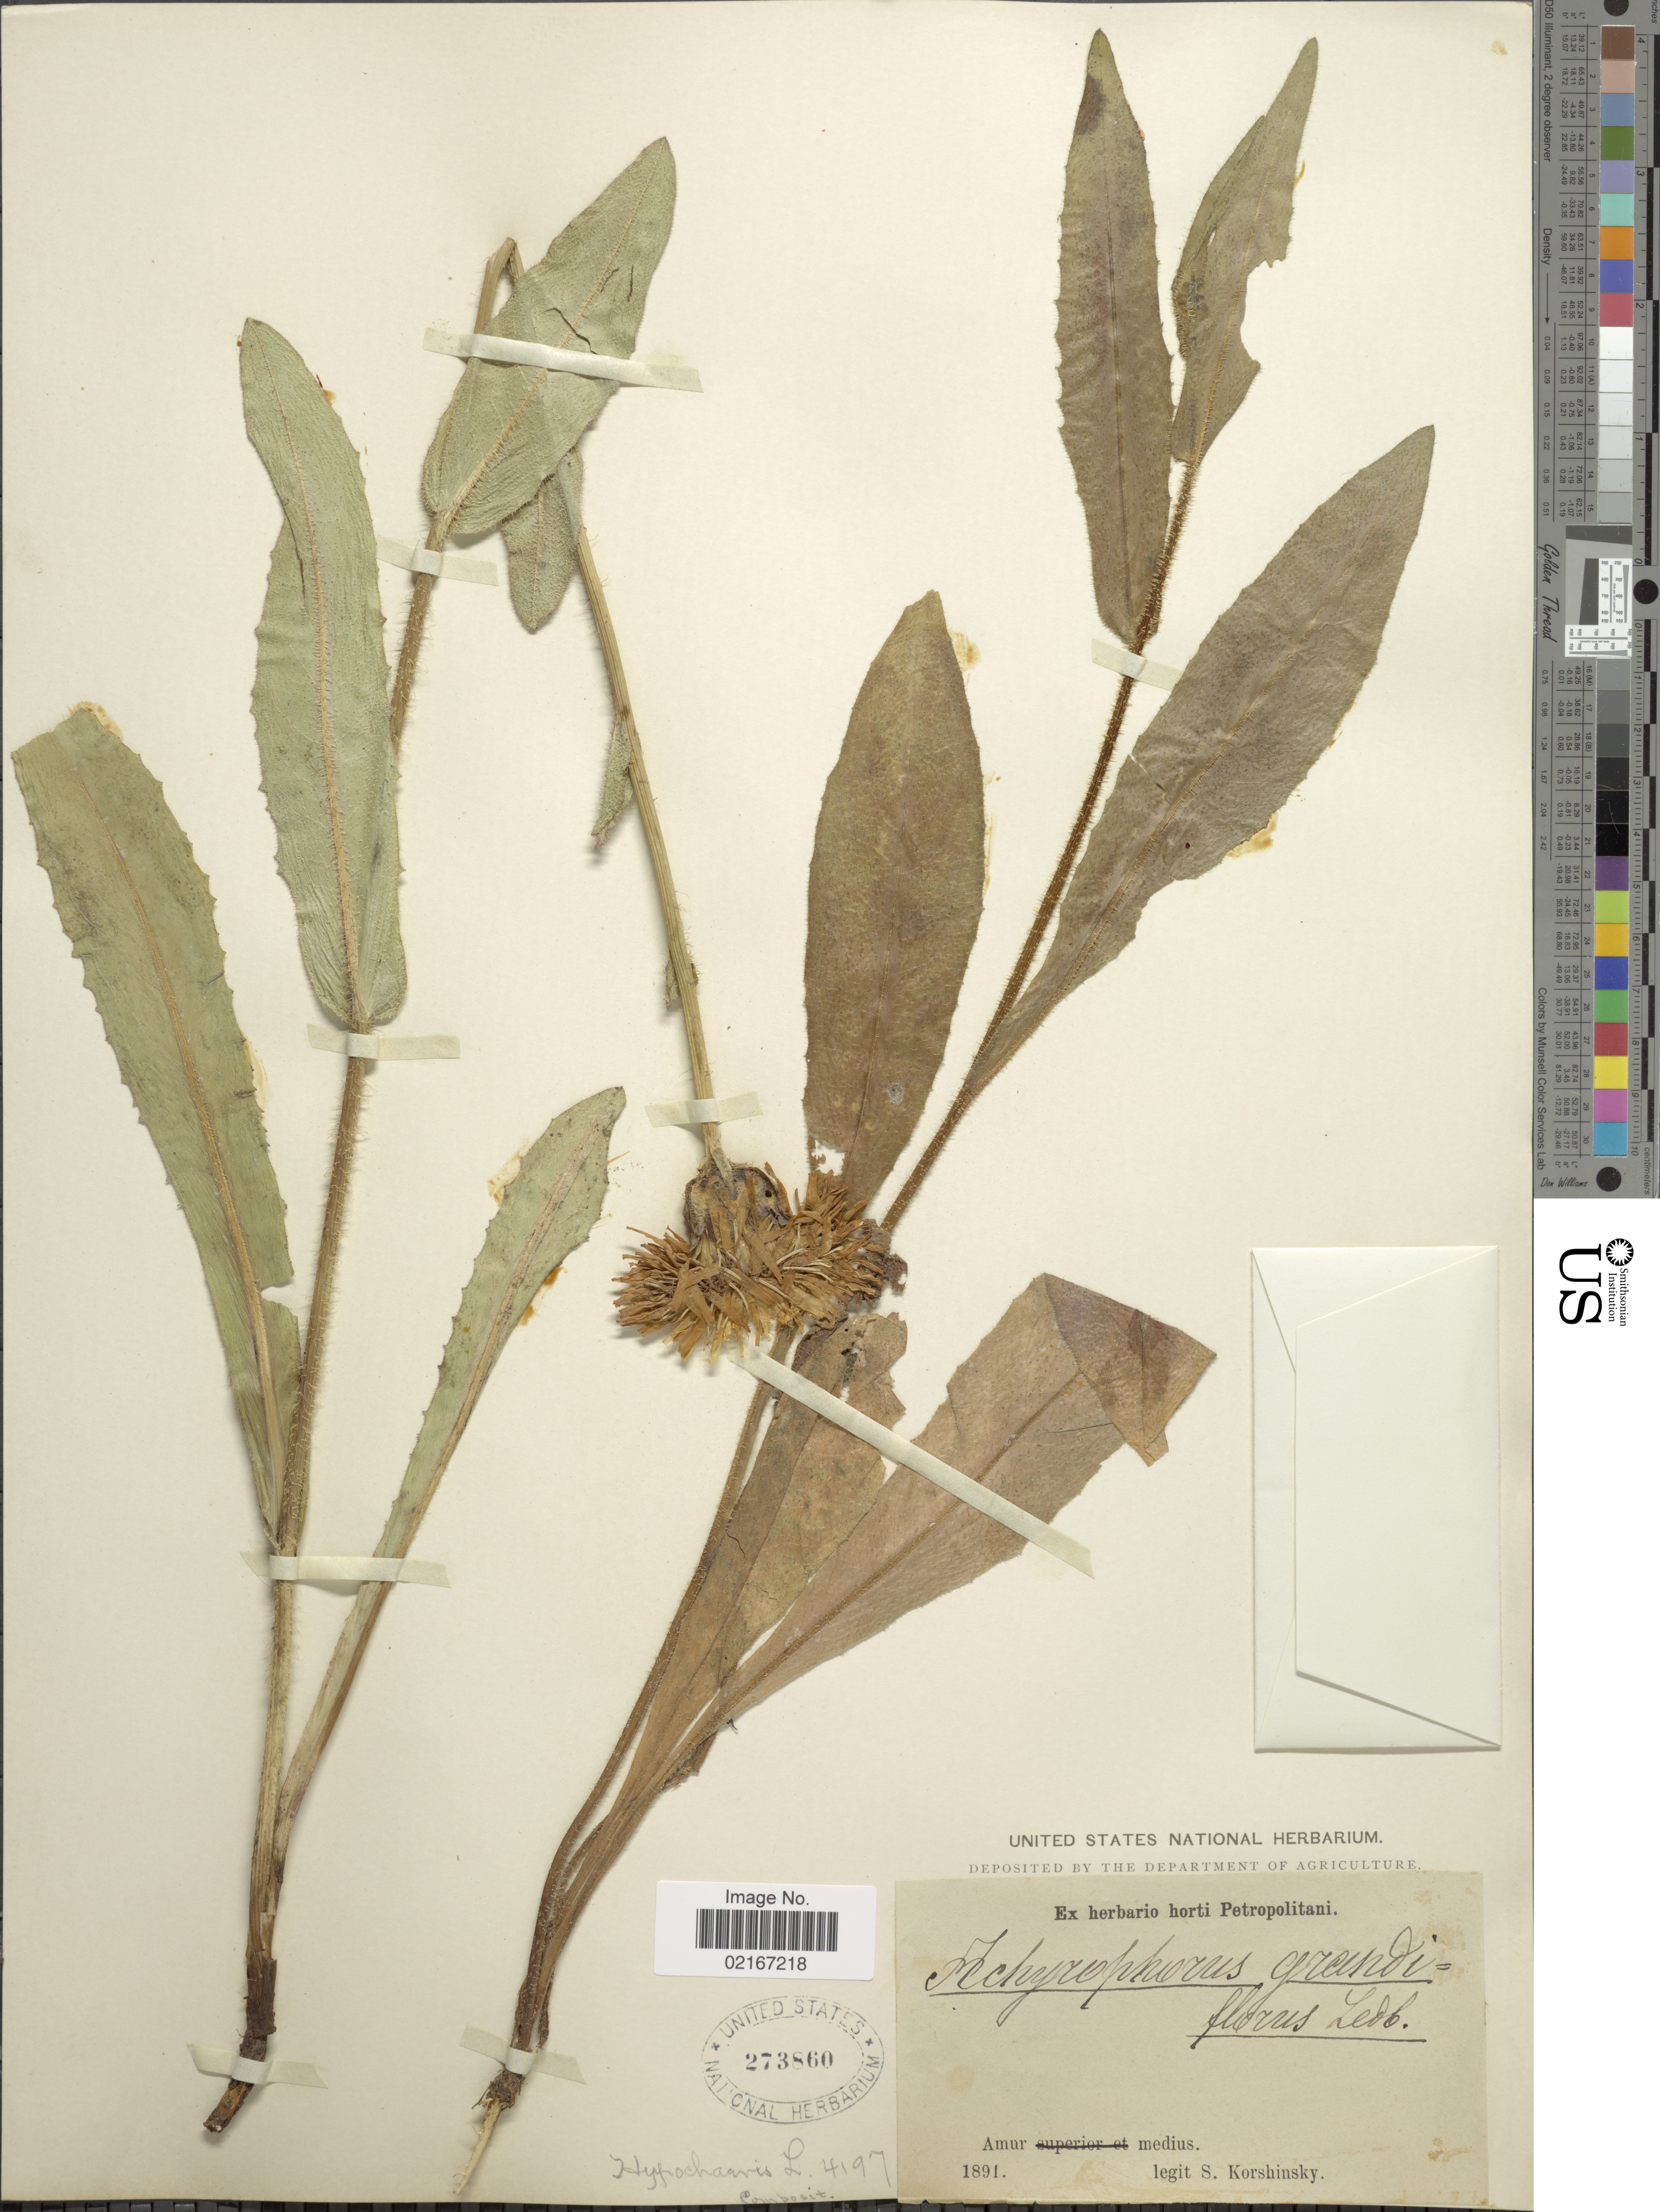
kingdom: Plantae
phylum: Tracheophyta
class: Magnoliopsida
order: Asterales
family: Asteraceae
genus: Hypochaeris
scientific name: Hypochaeris ciliata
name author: (Thunb.) Makino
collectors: S. I. Korshinsky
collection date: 1891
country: Russian Federation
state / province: Amur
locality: Amur medius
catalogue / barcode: US 273860